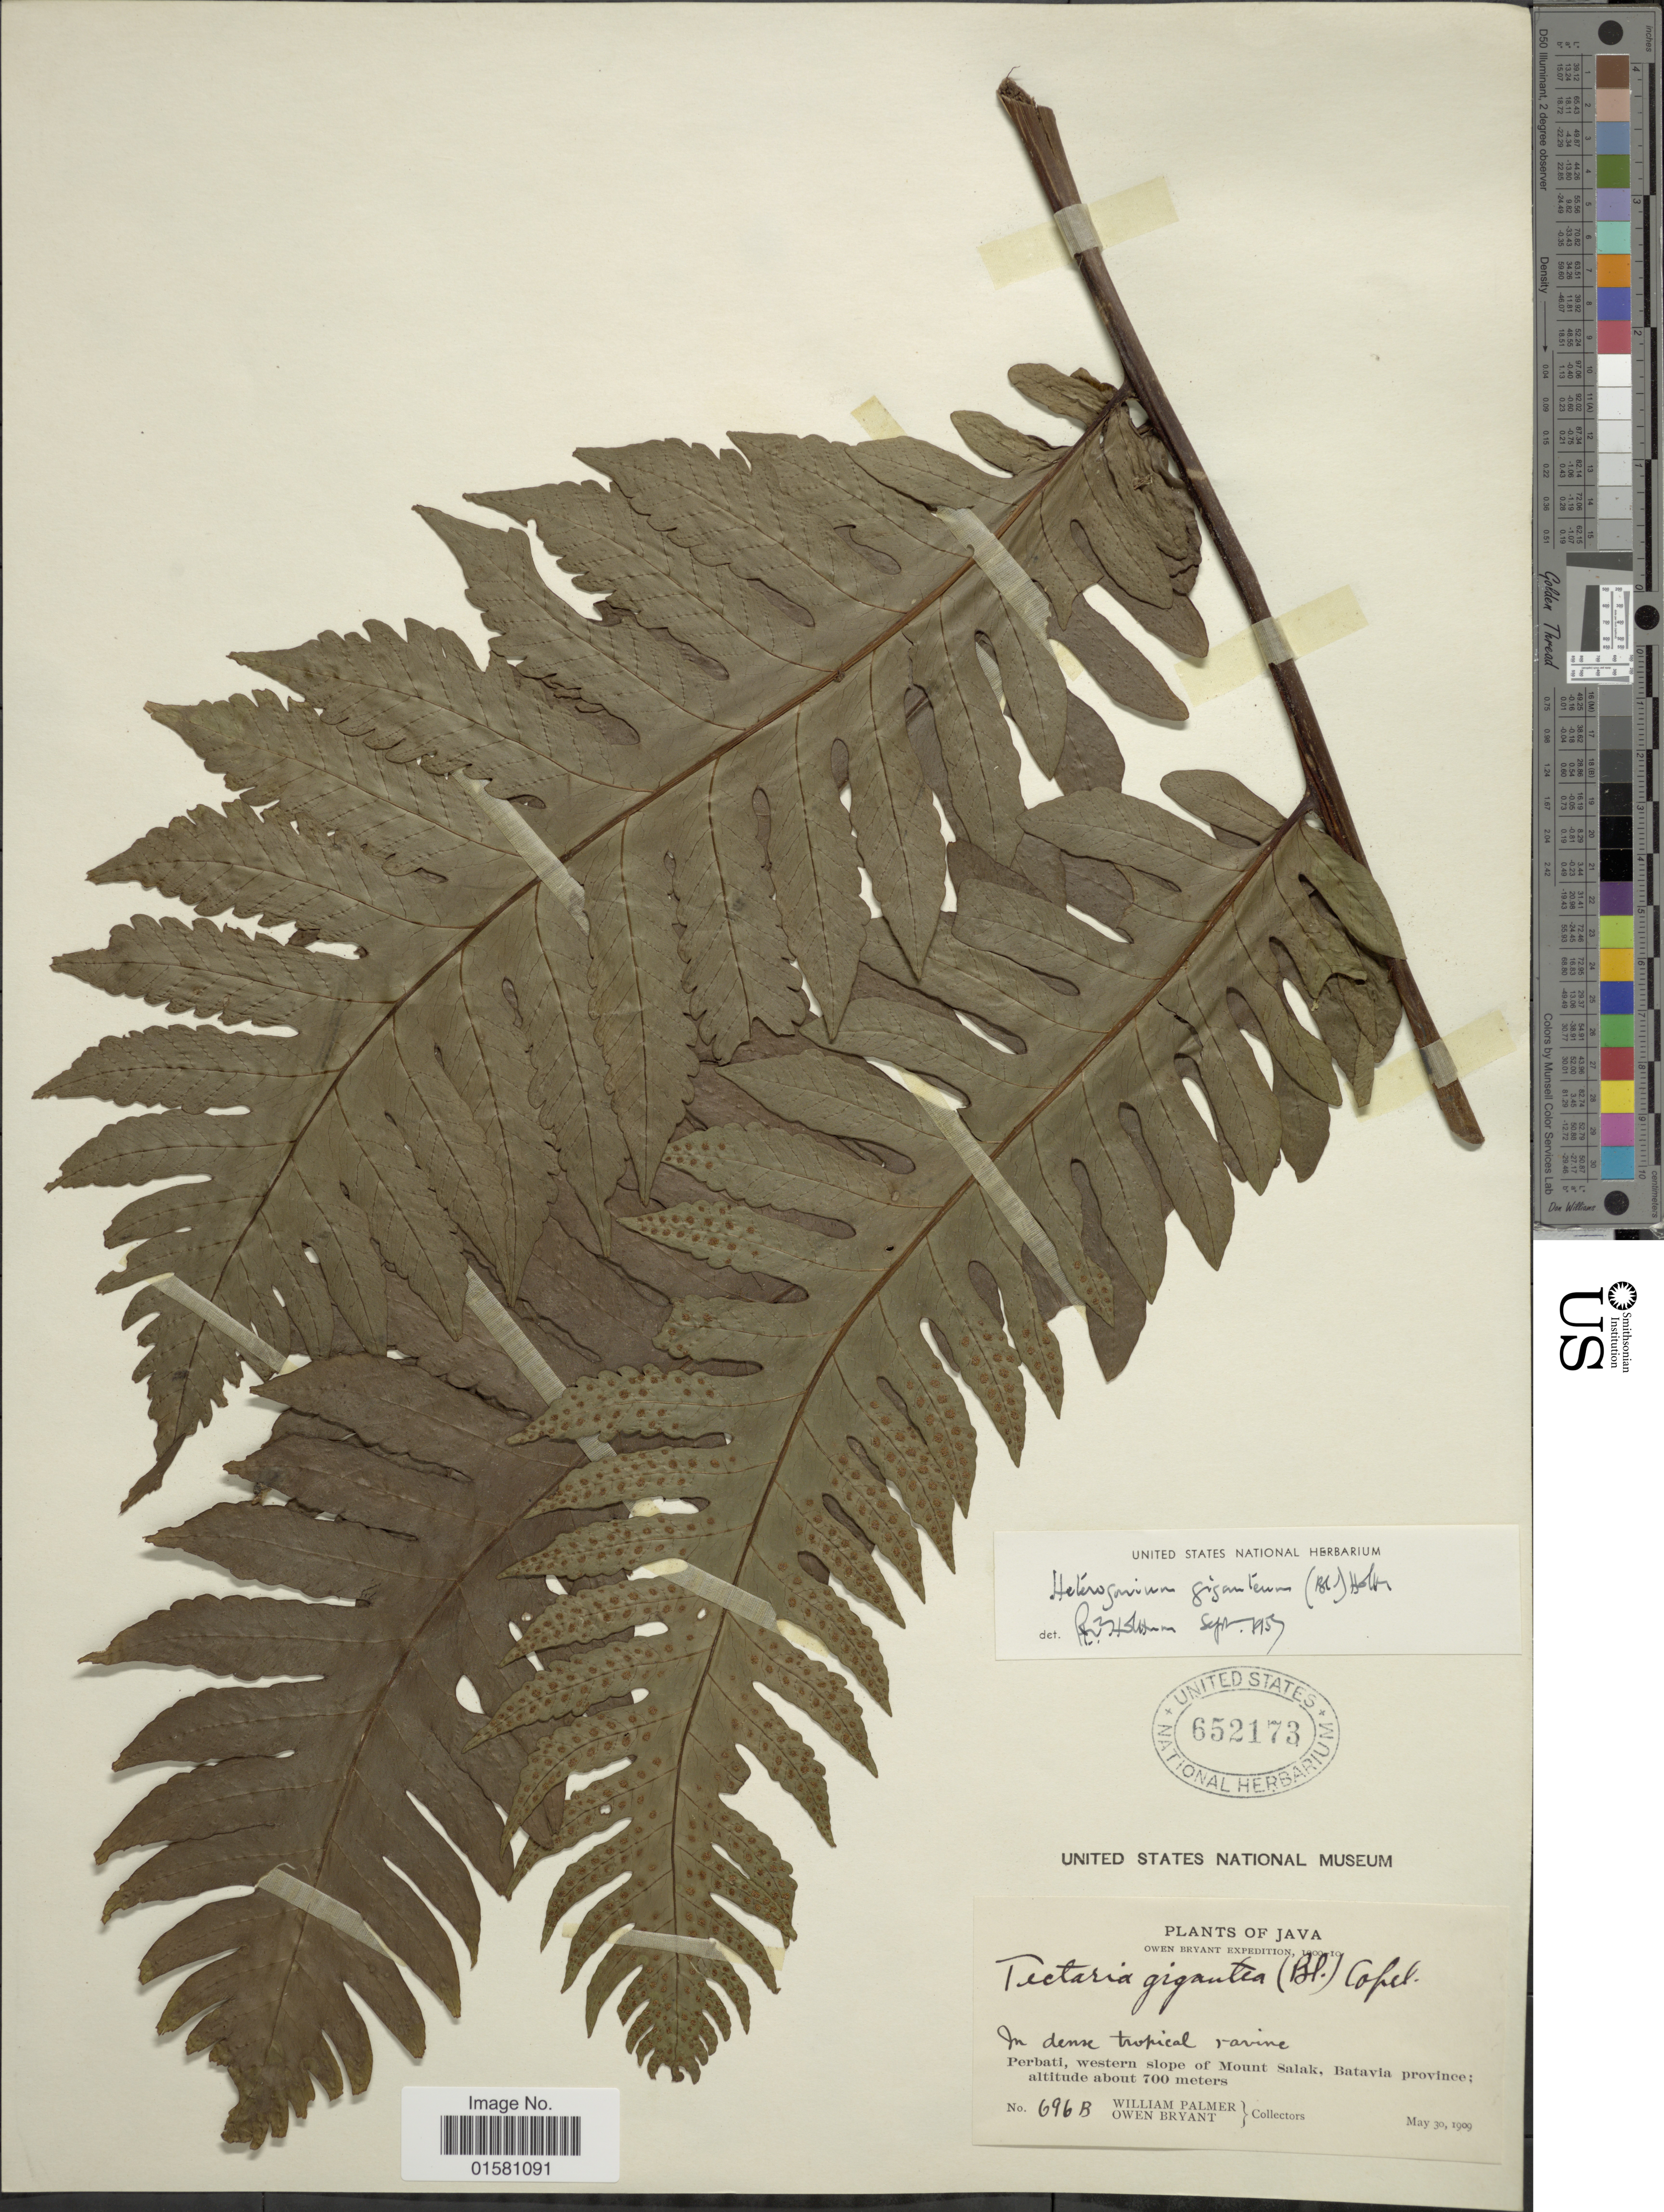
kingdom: Plantae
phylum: Tracheophyta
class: Polypodiopsida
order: Polypodiales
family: Tectariaceae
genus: Tectaria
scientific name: Tectaria gigantea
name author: (Bedd.) Copel.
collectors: W. Palmer & O. Bryant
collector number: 696B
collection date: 1909-05-30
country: Indonesia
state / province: Java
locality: Perbati, western slope of Mount Salak, Batavia province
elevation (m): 700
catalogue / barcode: US 652173